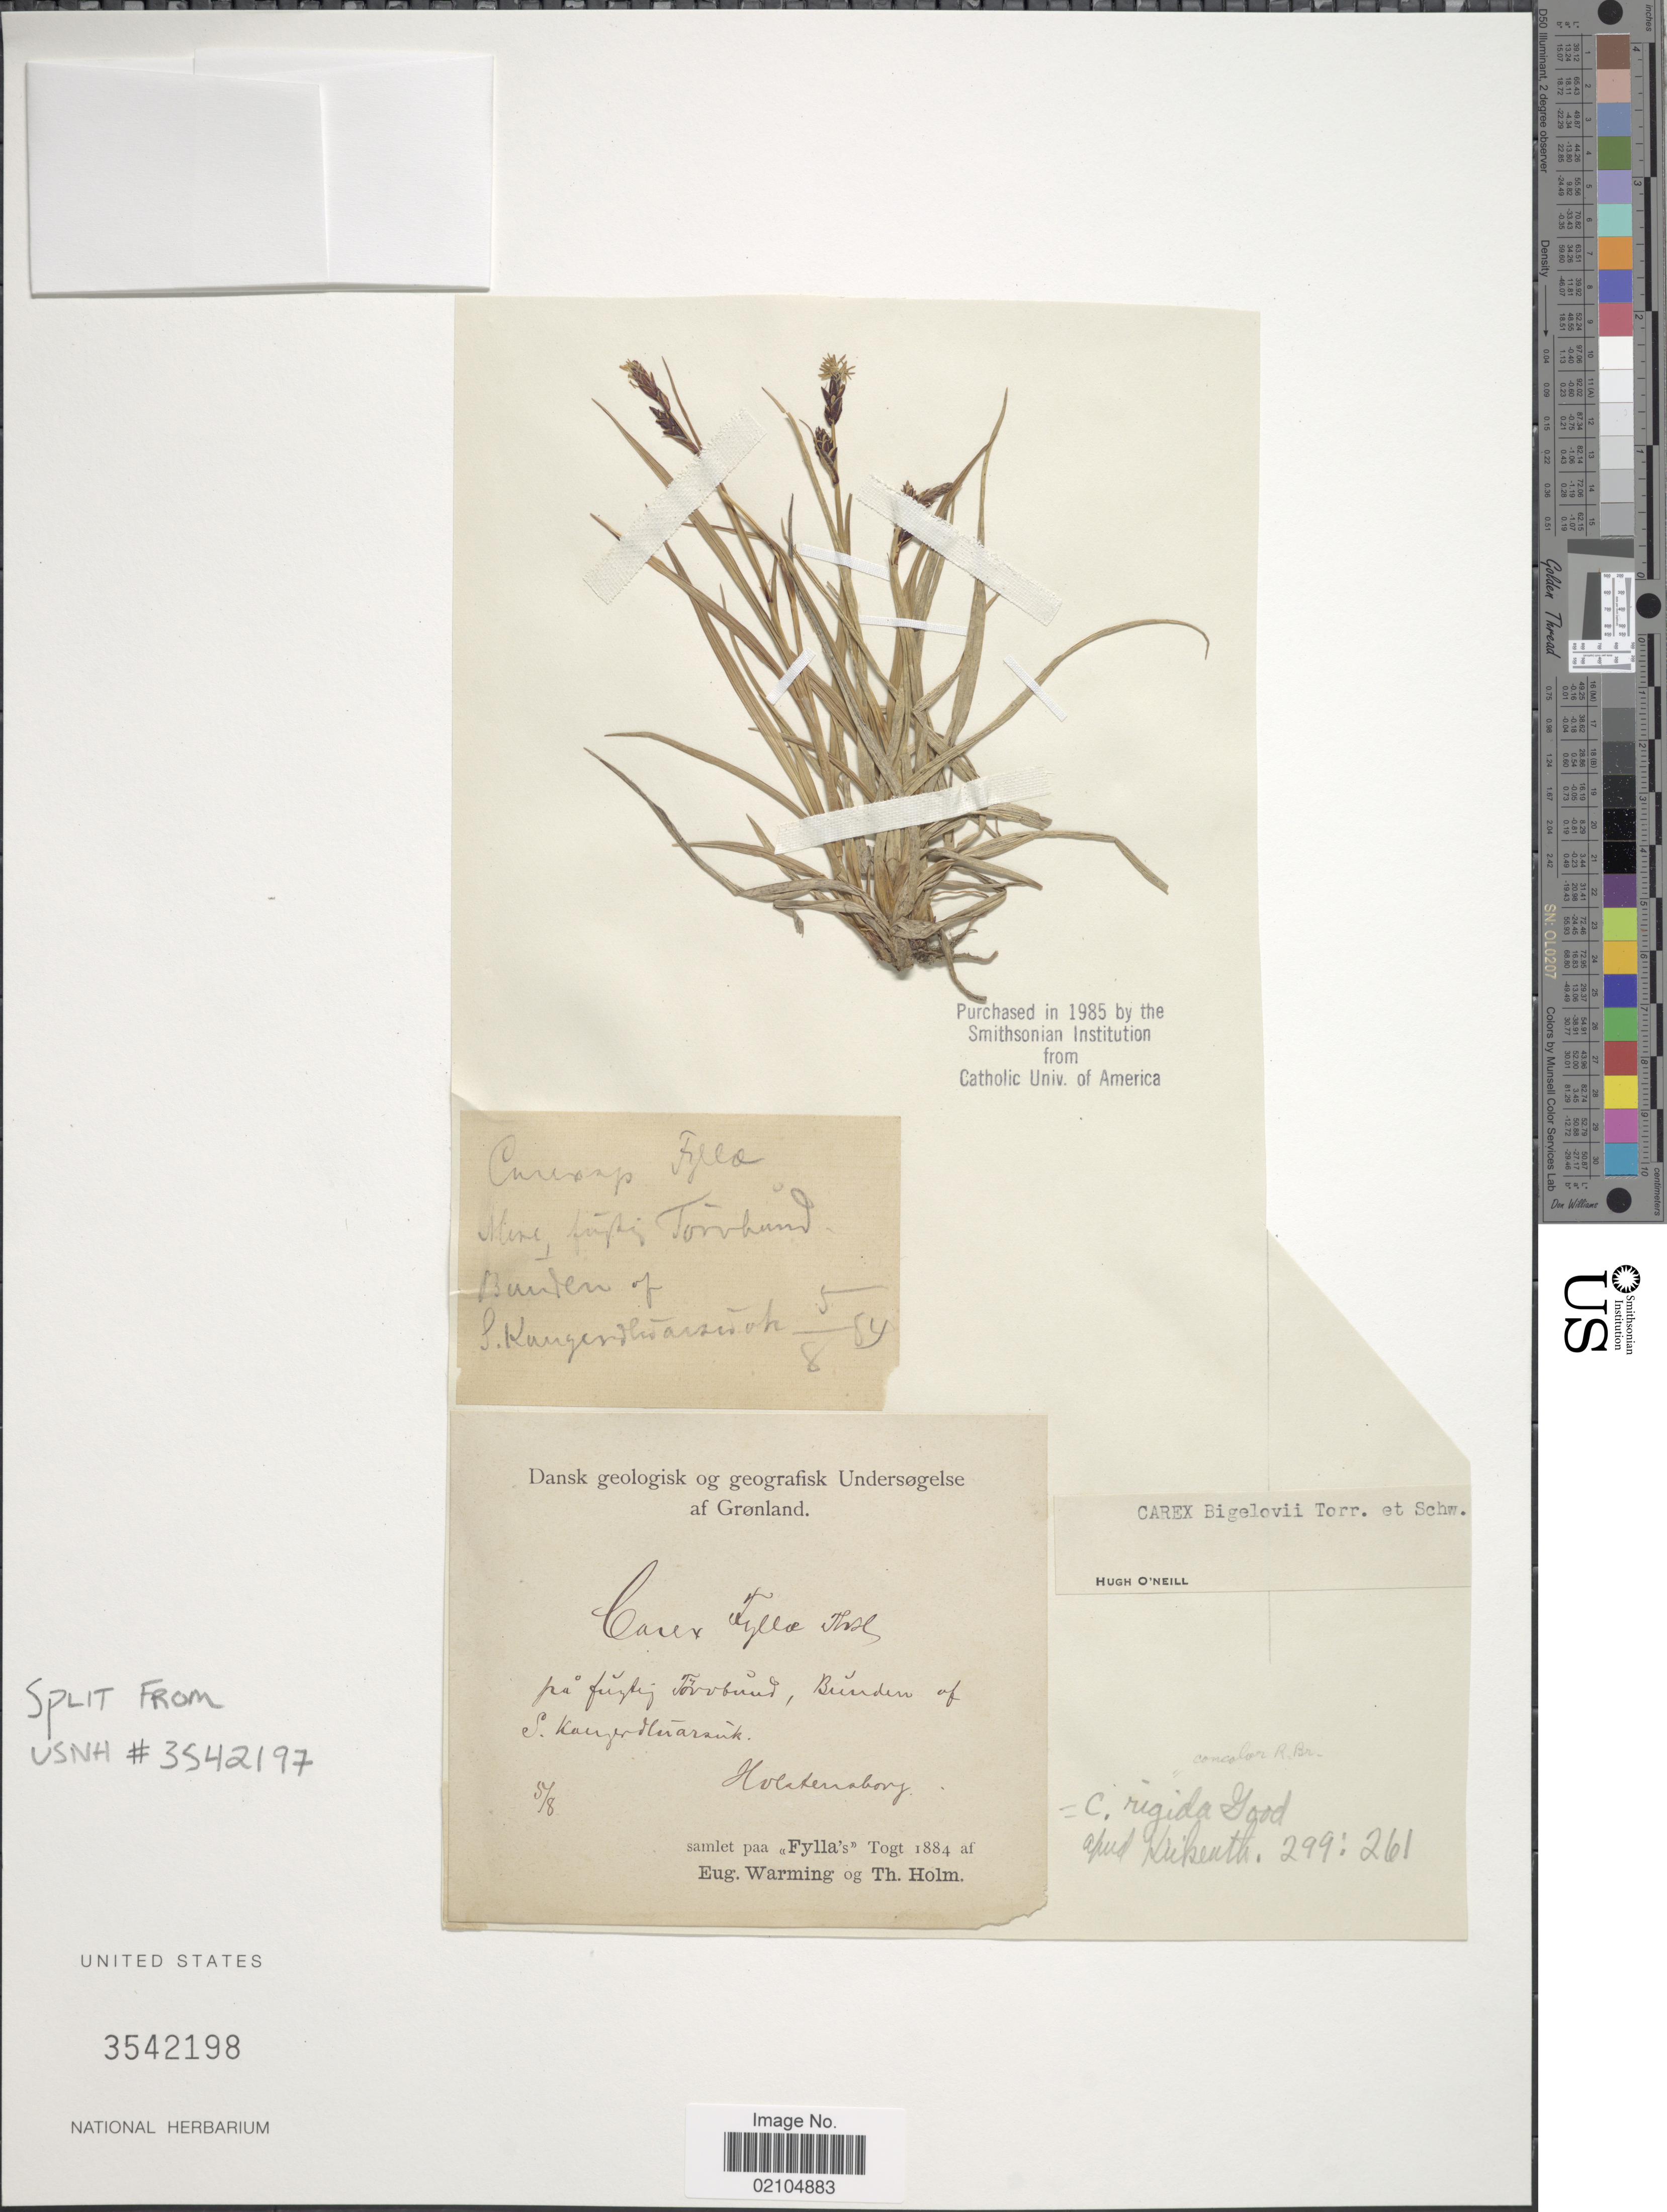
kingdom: Plantae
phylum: Tracheophyta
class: Liliopsida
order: Poales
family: Cyperaceae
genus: Carex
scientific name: Carex bigelowii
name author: Torr. ex Schwein.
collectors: E. Warming & T. Holm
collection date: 1884-08-05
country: Greenland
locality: Grønland, Torvband, Bunden of S. Kangerlussuak, Holsteinsborg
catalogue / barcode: US 3542198